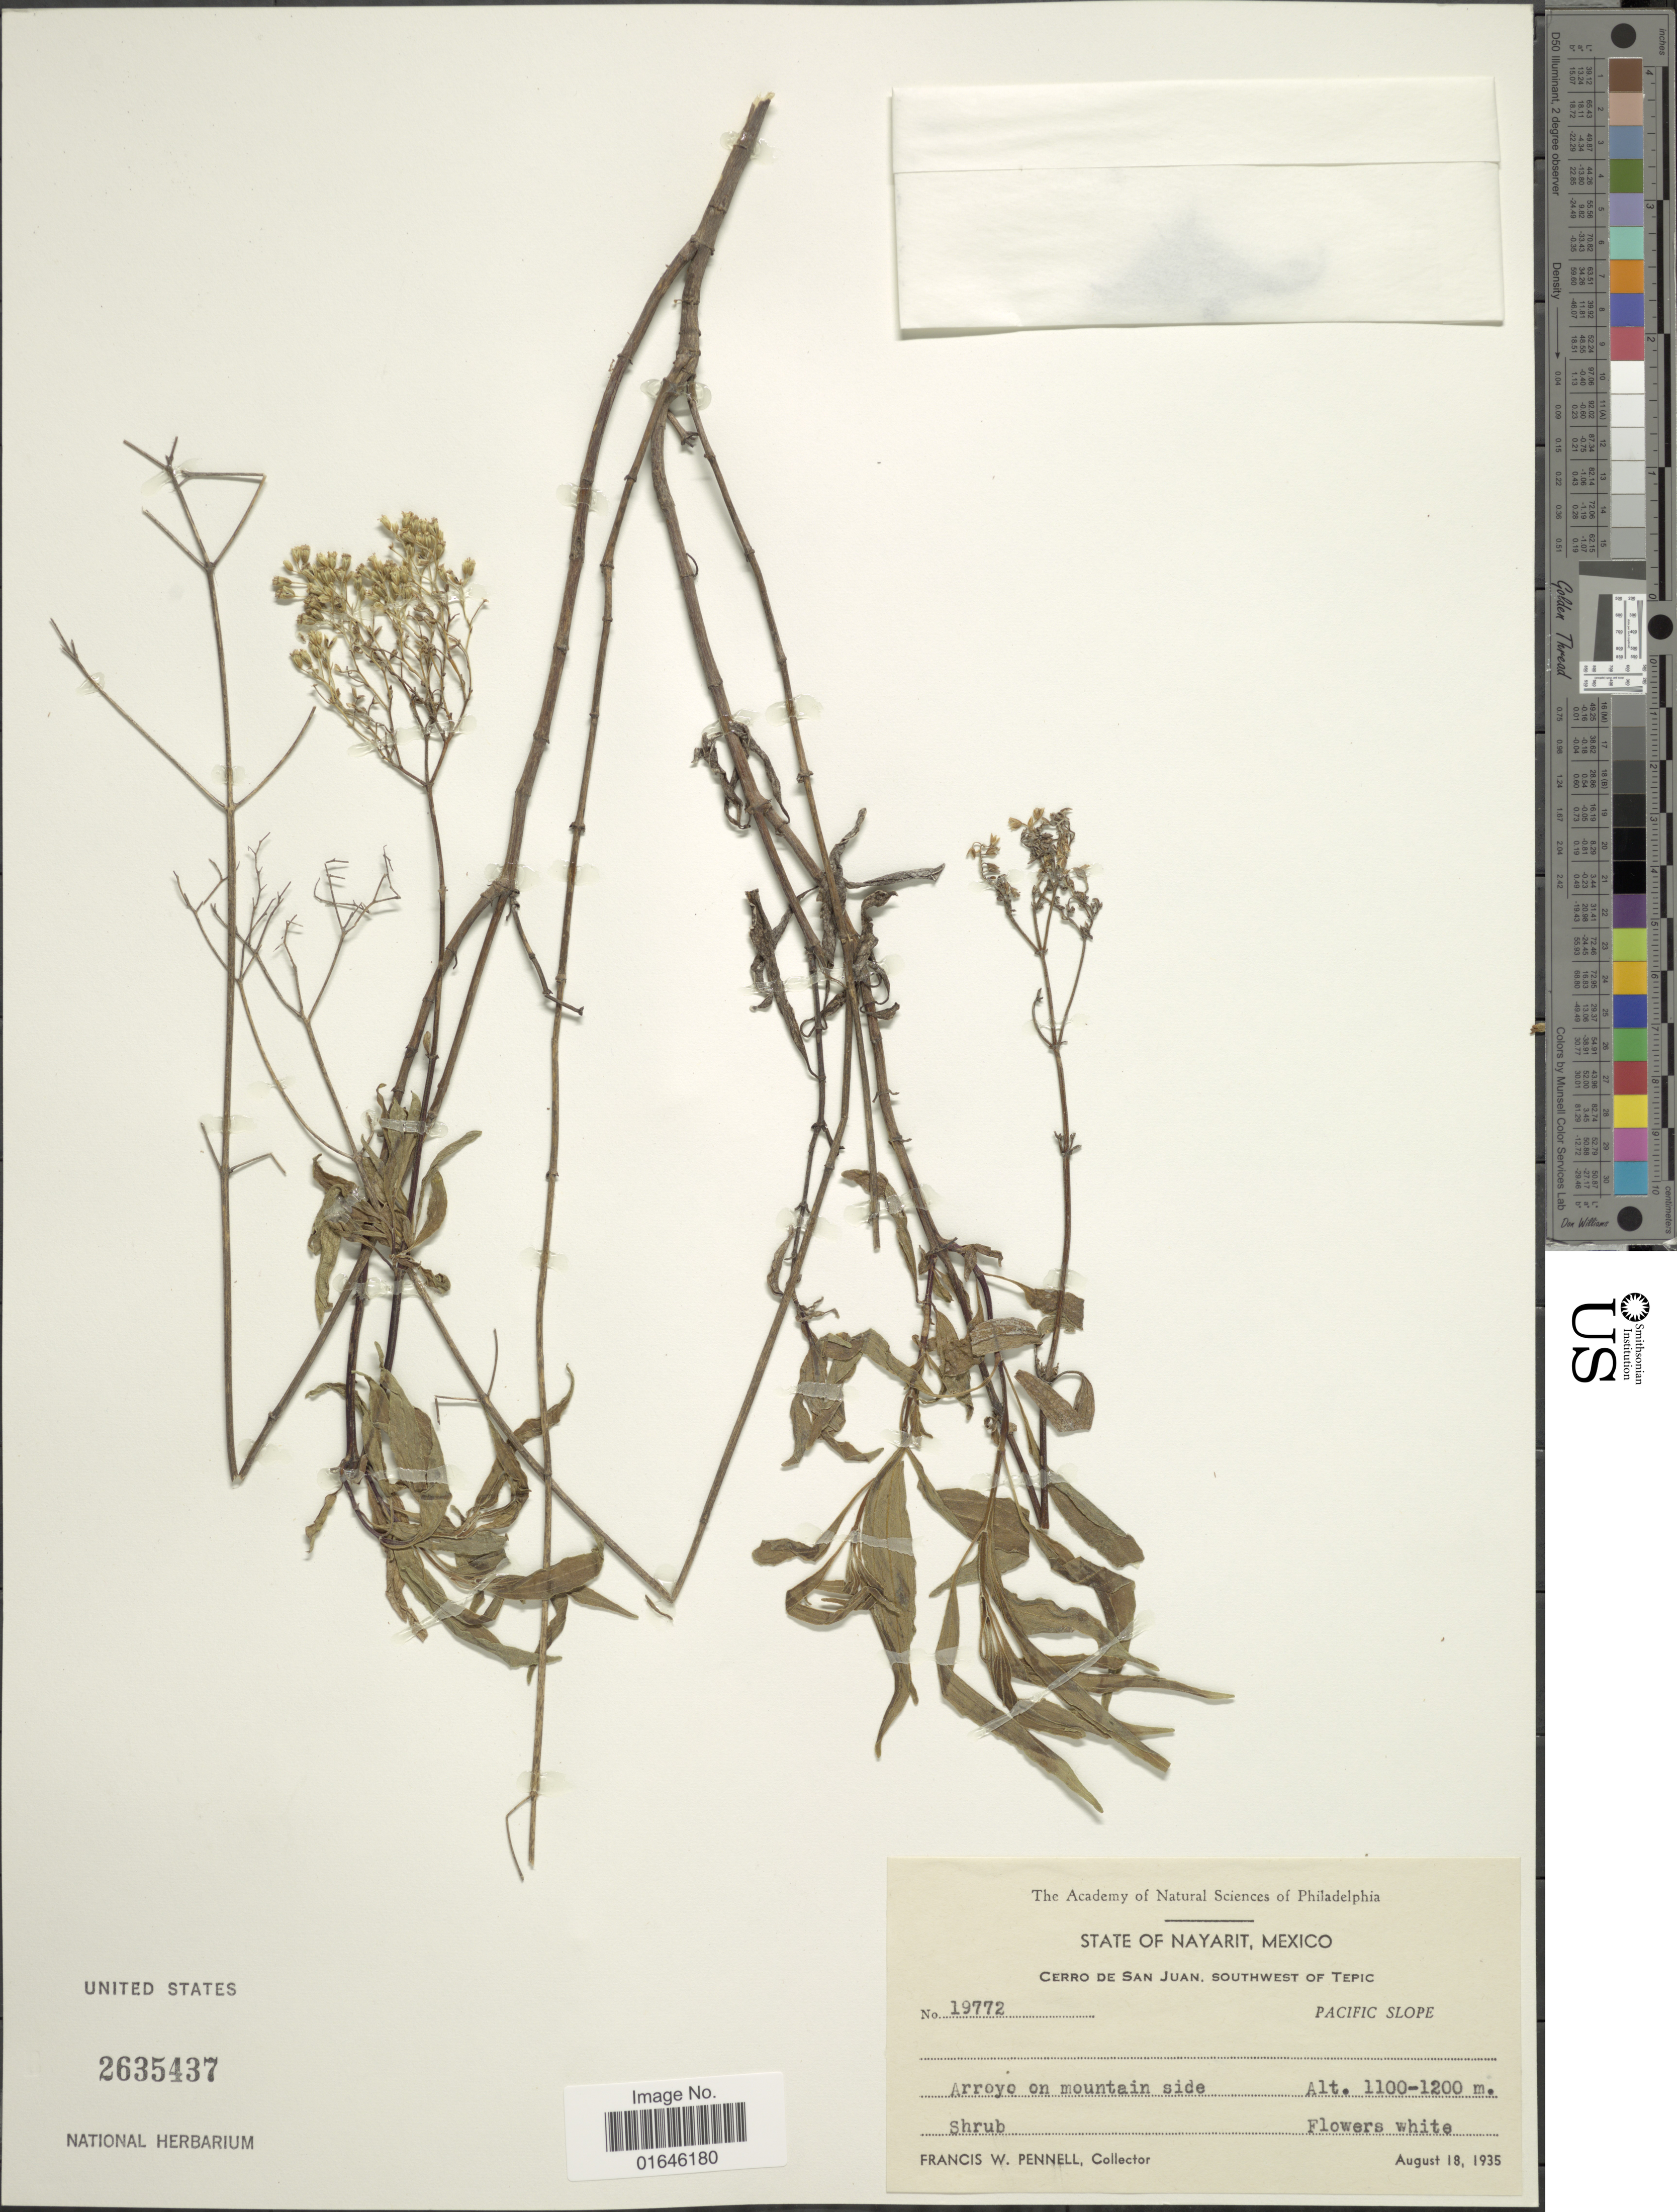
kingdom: Plantae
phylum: Tracheophyta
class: Magnoliopsida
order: Asterales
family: Asteraceae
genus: Piqueria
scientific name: Piqueria trinervia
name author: Cav.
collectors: F. W. Pennell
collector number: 19772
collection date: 1935-08-18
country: Mexico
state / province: Nayarit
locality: Cerro de San Juan, southwest of Tepic, Pacific slope, Arroyo on mountain slope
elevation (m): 1100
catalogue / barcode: US 2635437